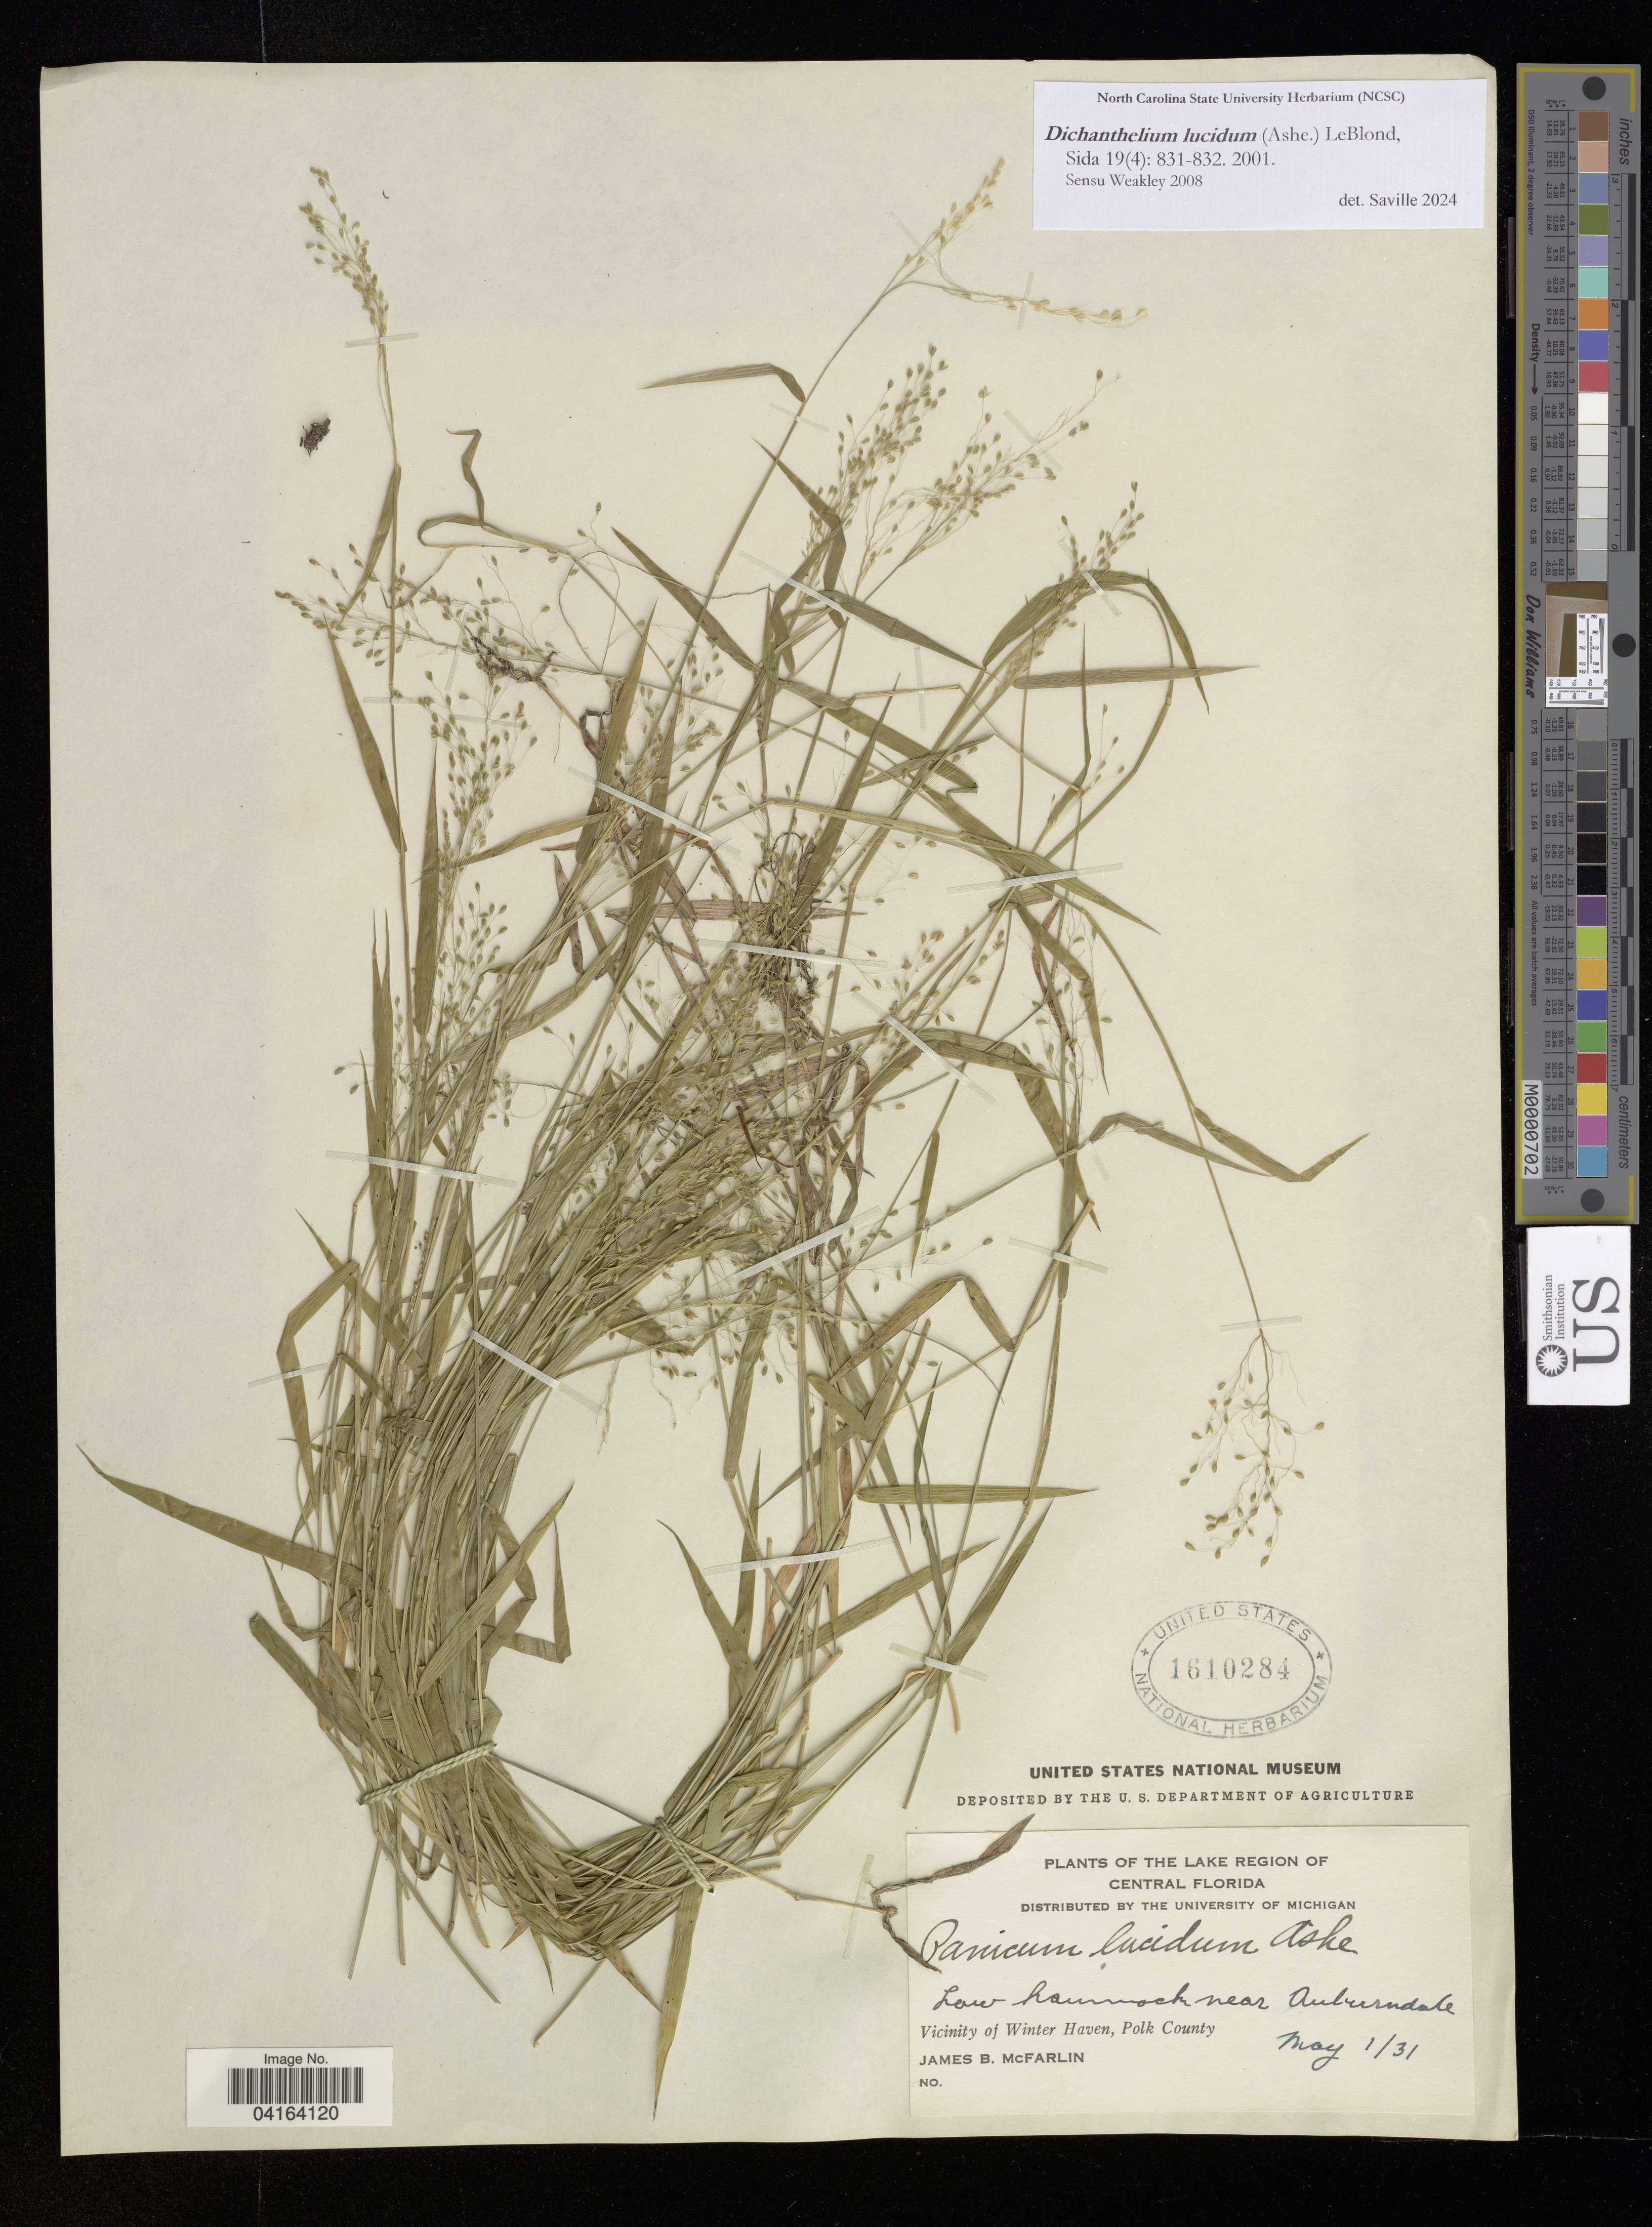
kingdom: Plantae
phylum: Tracheophyta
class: Liliopsida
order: Poales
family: Poaceae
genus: Dichanthelium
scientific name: Dichanthelium lucidum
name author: (Ashe) LeBlond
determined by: Saville, A. C., (NCSC), North Carolina State University (UNITED STATES)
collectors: J. McFarlin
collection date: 1931-05-01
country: United States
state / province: Florida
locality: The Lake Region of Central Florida. Low hammock near Auburndale. Vicinity of Winter Haven, Polk County.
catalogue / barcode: US 1610284